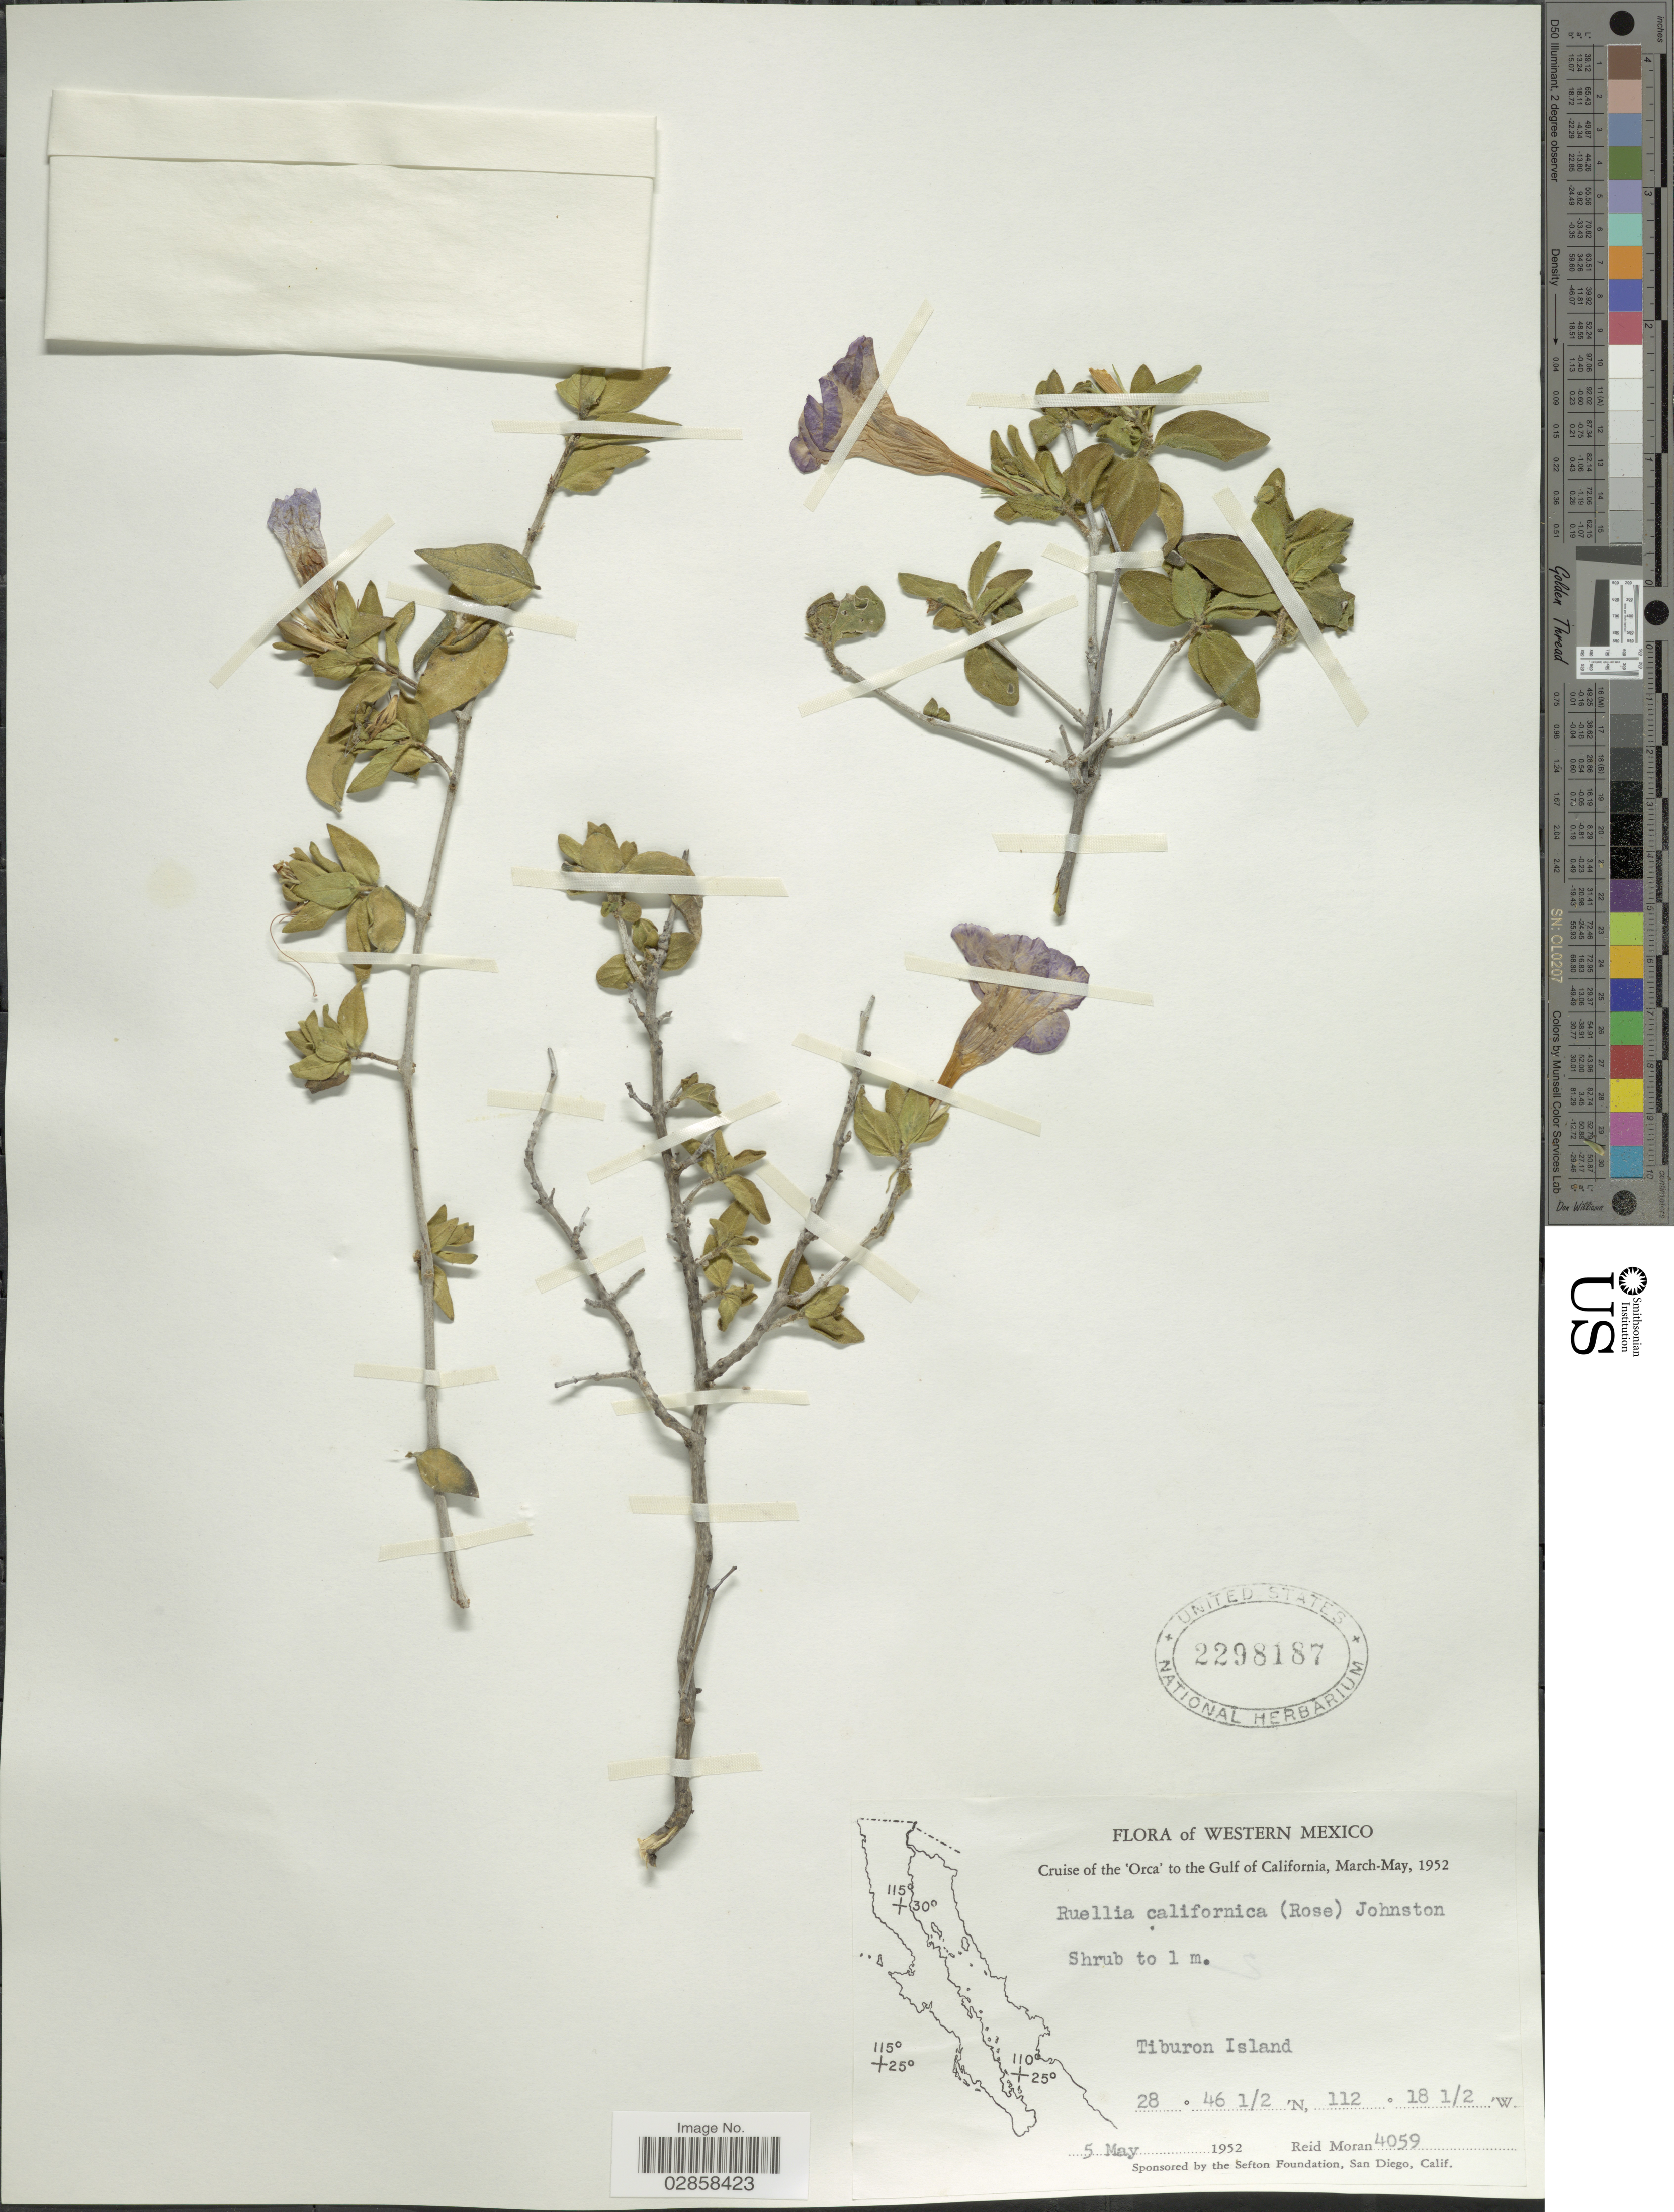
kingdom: Plantae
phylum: Tracheophyta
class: Magnoliopsida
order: Lamiales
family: Acanthaceae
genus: Ruellia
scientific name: Ruellia californica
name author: (Rose) I.M. Johnst.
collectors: R. V. Moran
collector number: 4059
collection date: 1952-05-05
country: Mexico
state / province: Sonora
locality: Western Mexico. Cruise of the 'Orca' to the Gulf of California. Tiburon Island.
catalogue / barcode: US 2298187